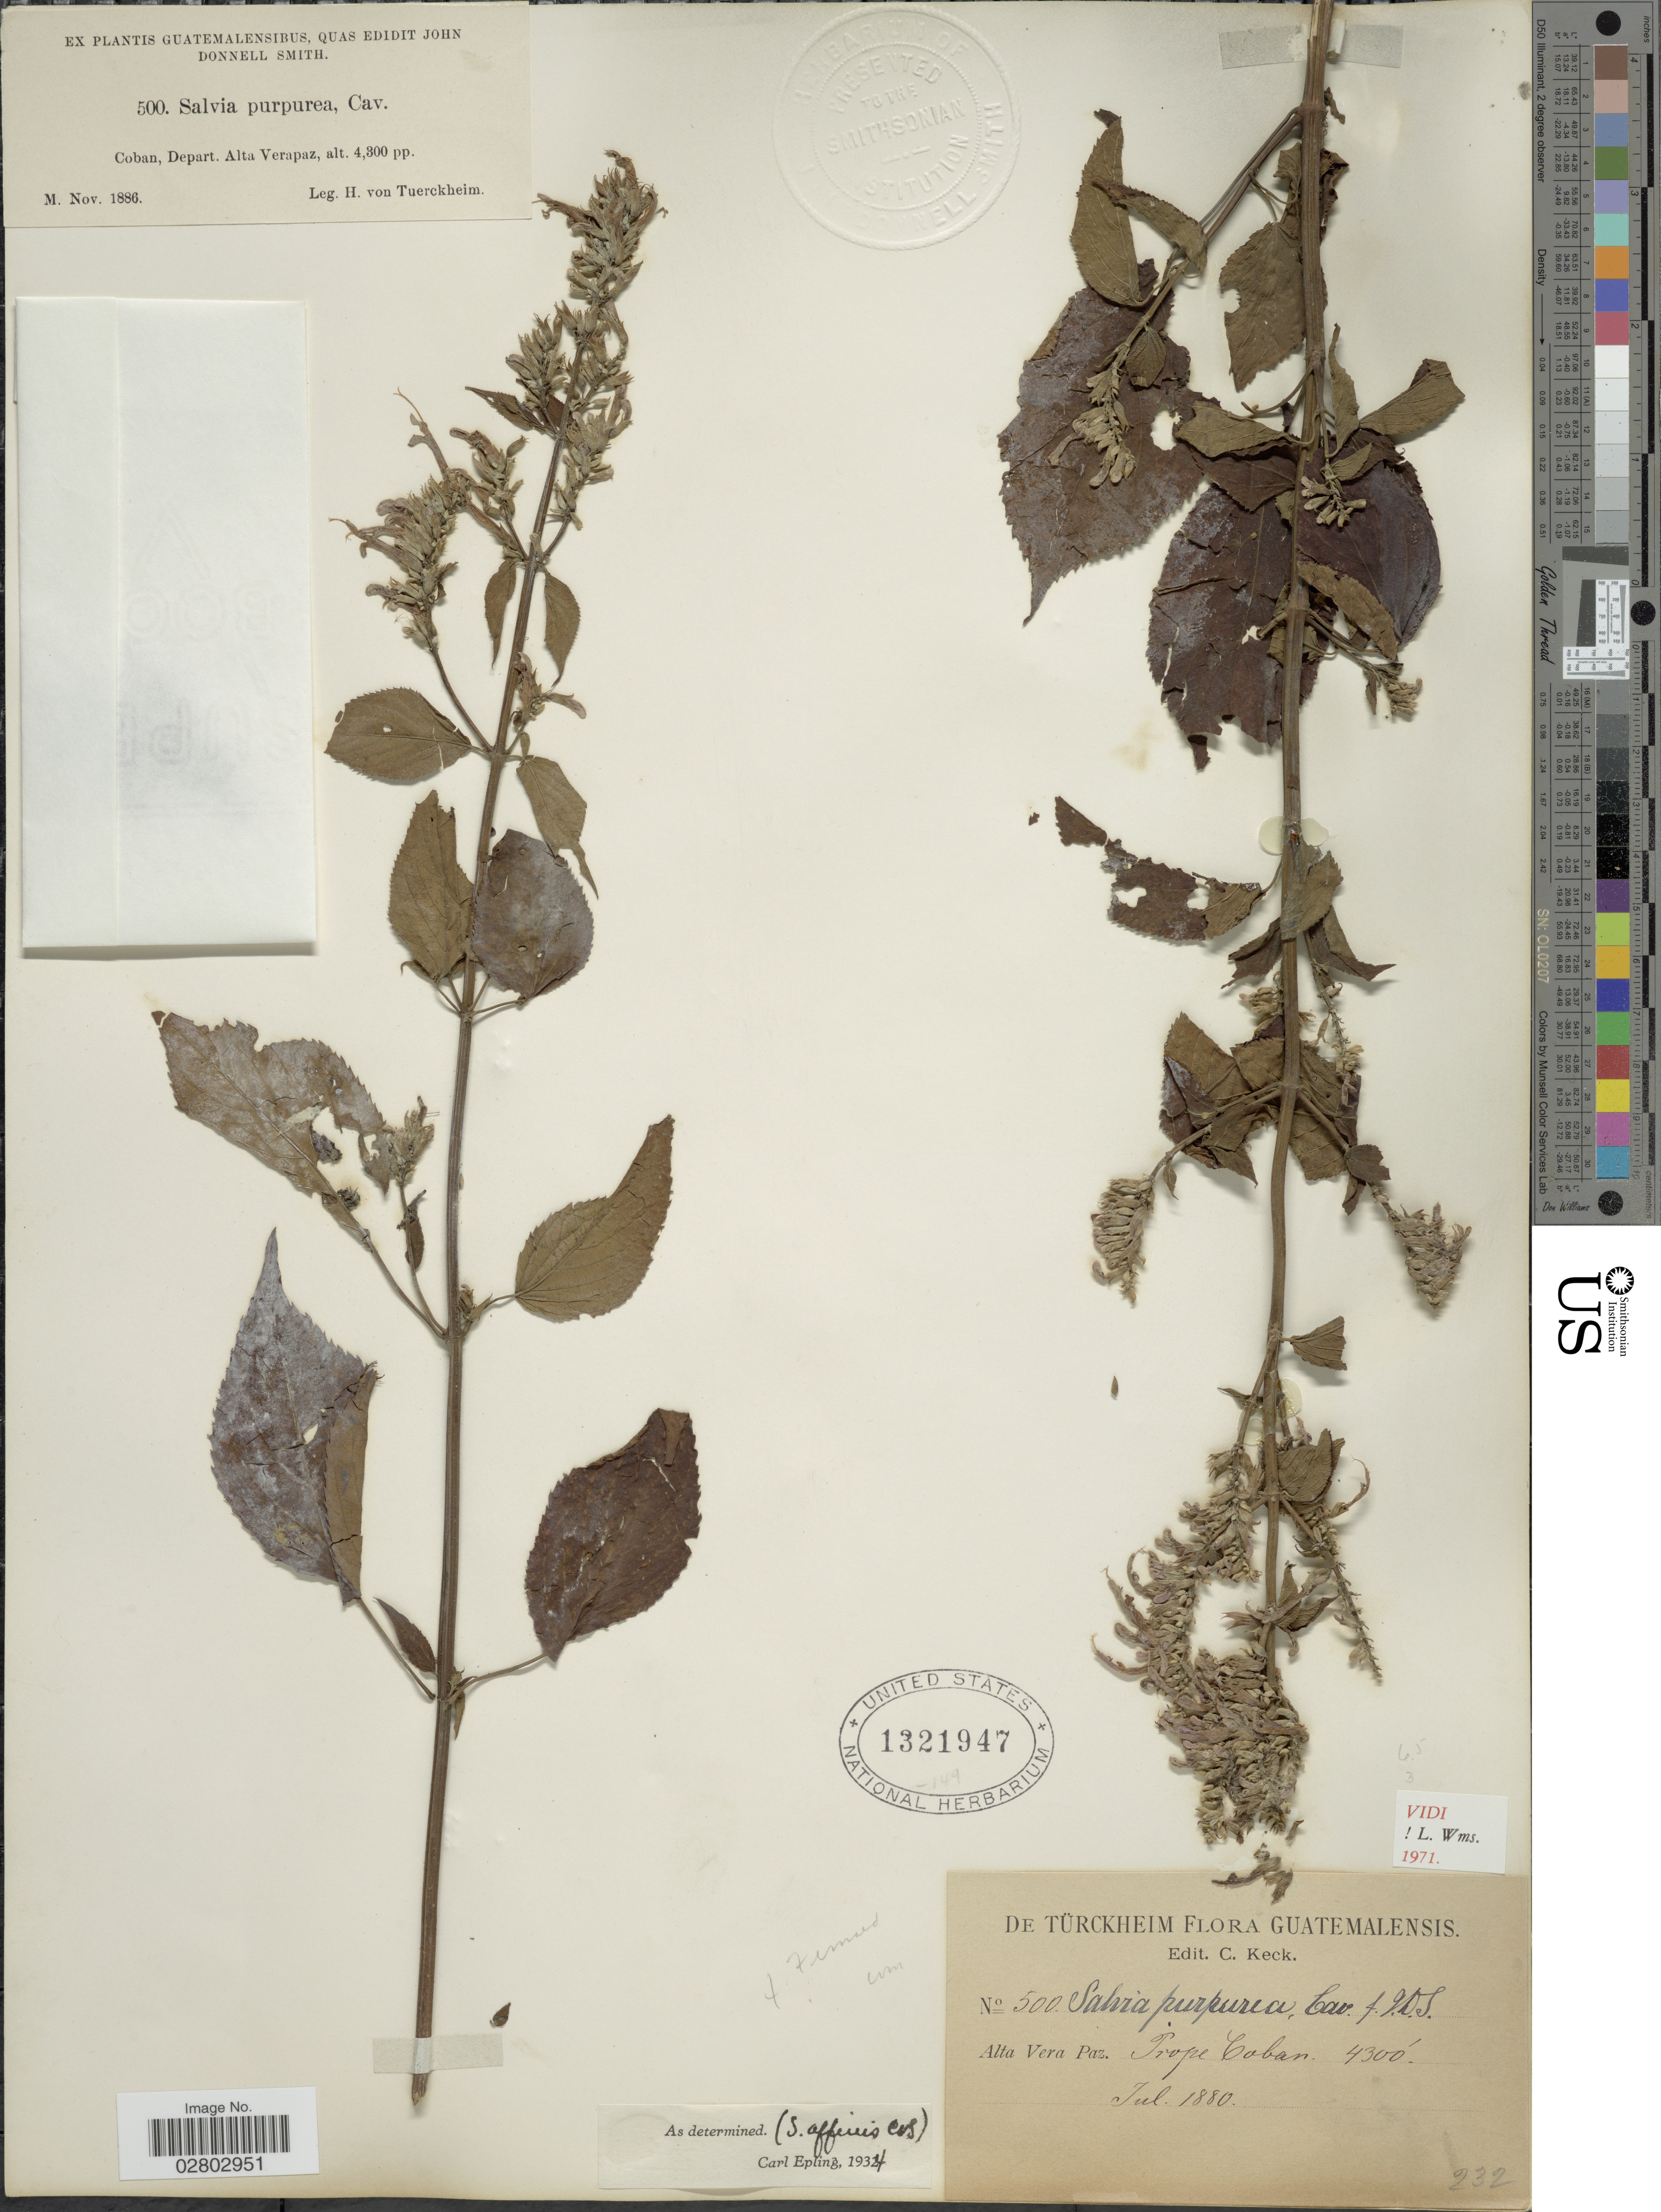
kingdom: Plantae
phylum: Tracheophyta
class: Magnoliopsida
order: Lamiales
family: Lamiaceae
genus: Salvia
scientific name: Salvia purpurea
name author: Cav.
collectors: H. von Türckheim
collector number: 500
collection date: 1880-07/1886-11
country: Guatemala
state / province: Alta Verapaz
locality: Alta Vera Paz, Prope Coban.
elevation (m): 1311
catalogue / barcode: US 1321947